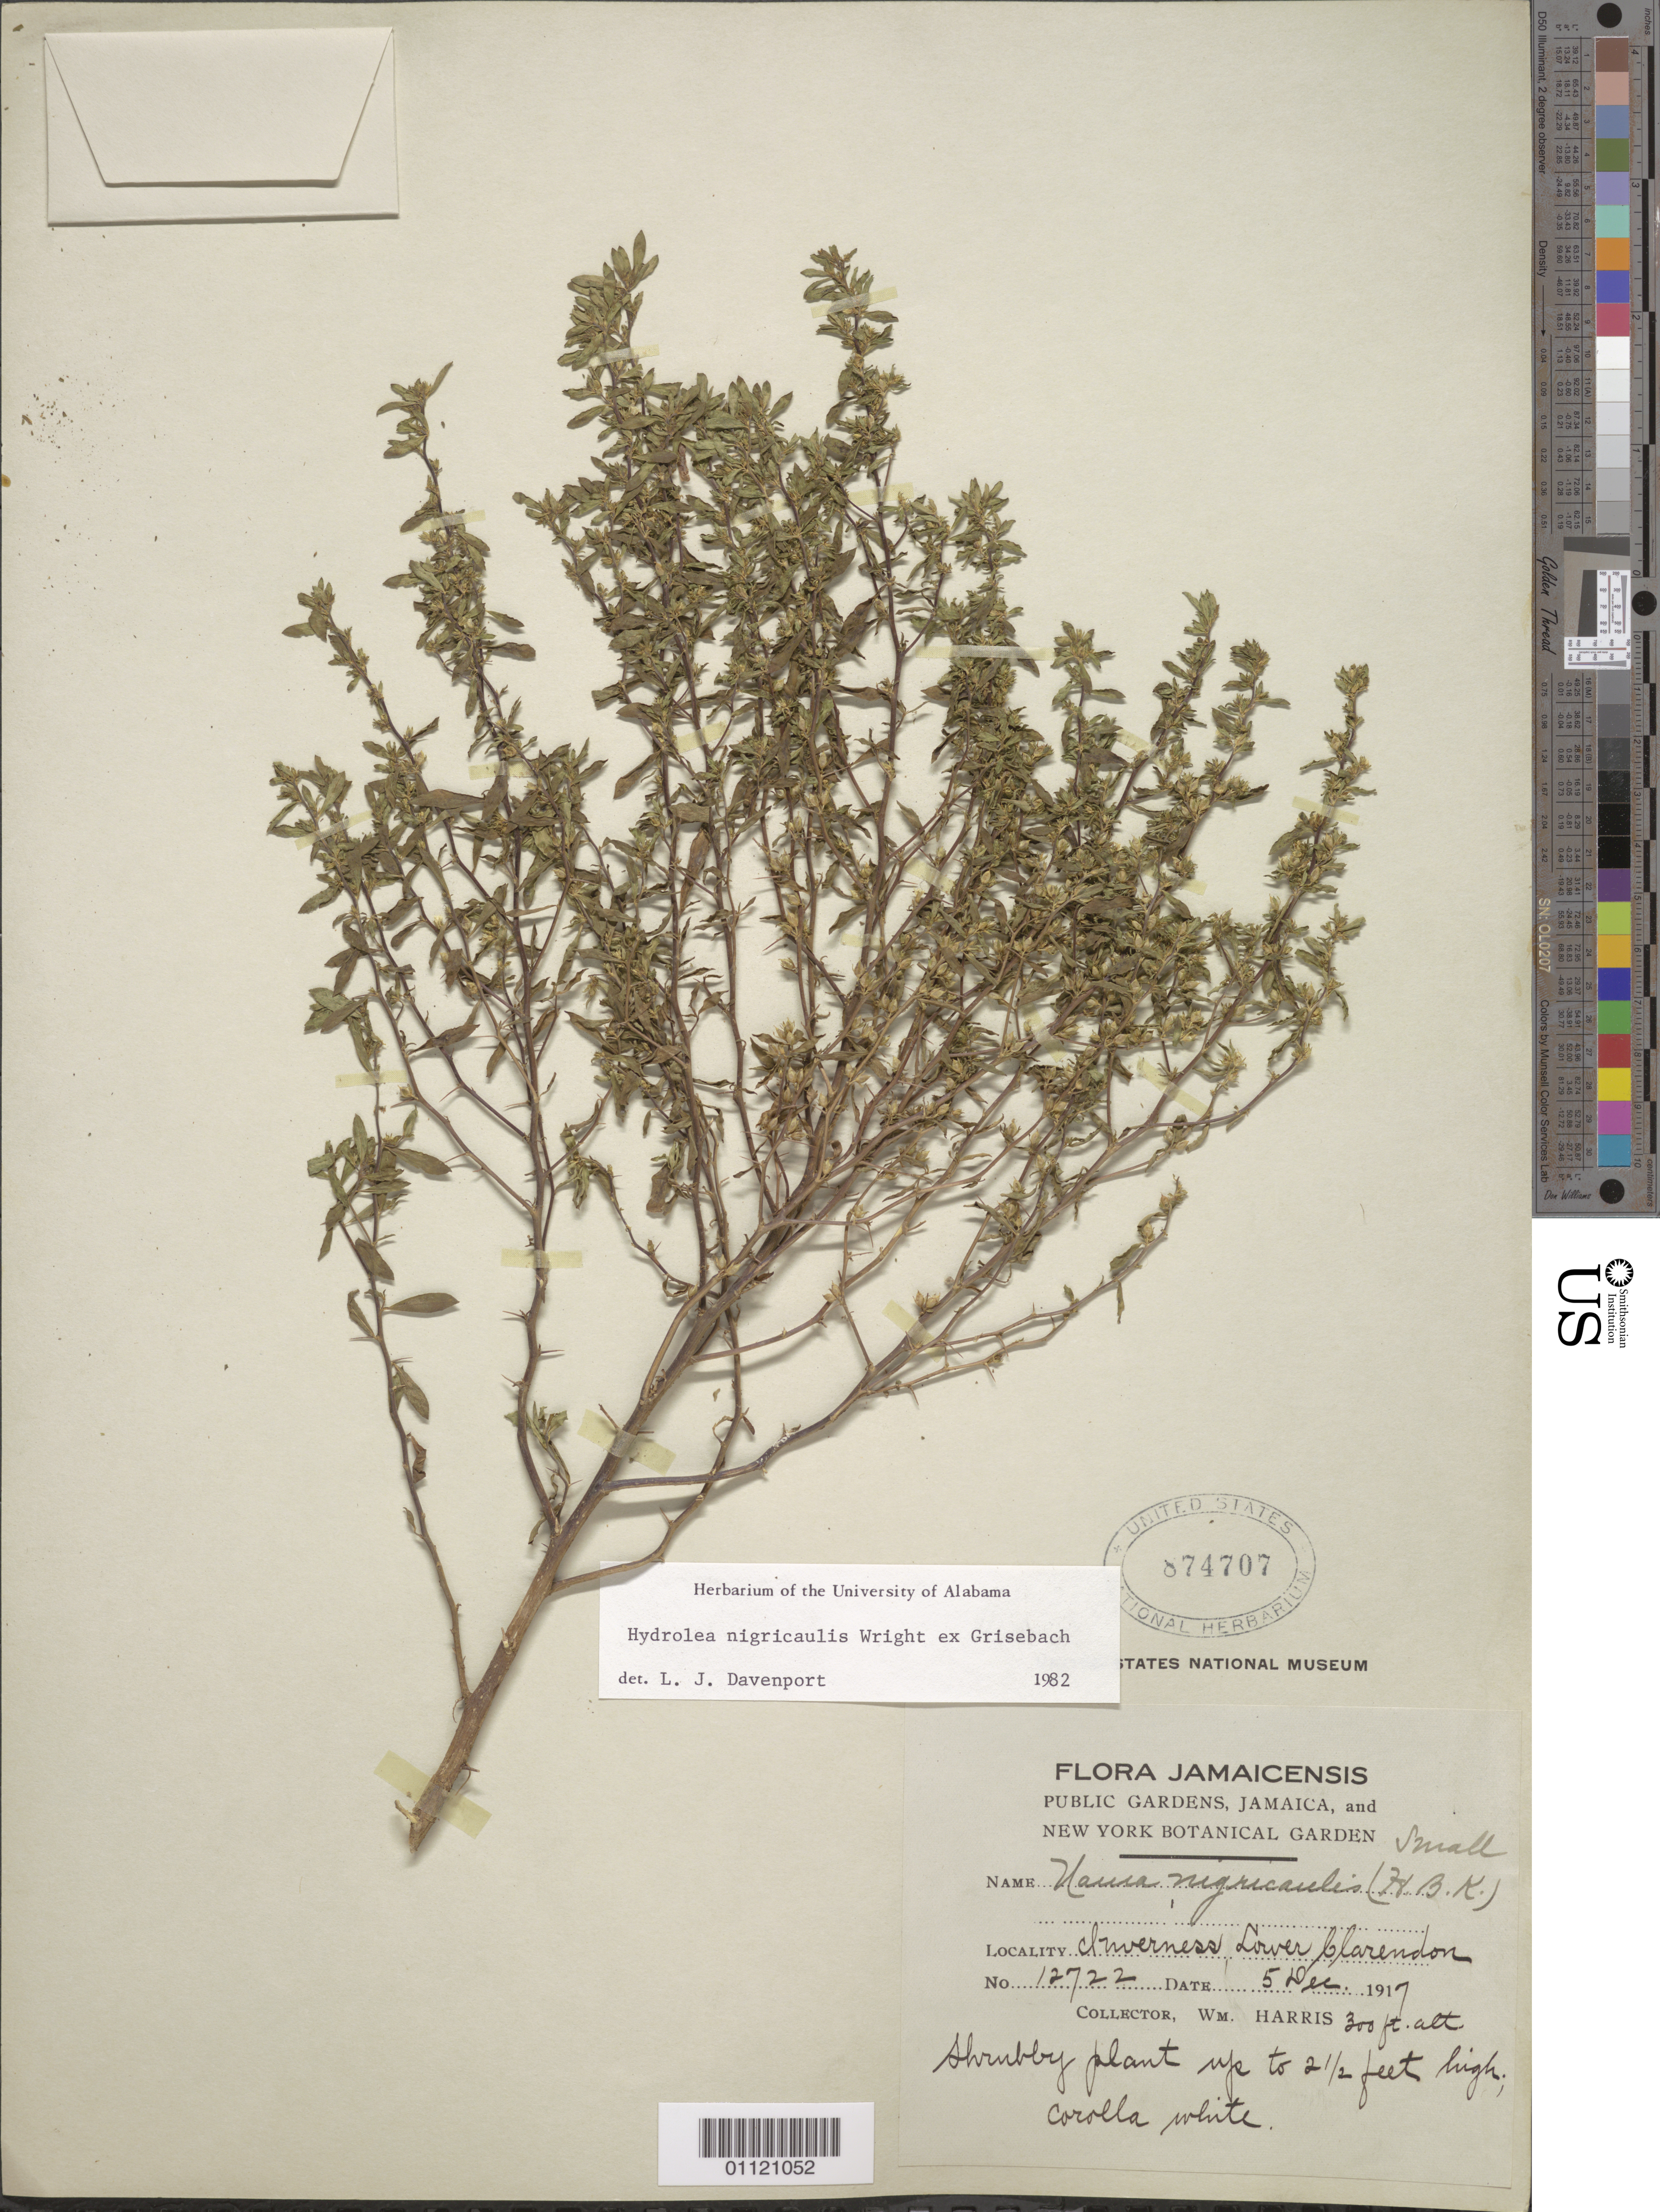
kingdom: Plantae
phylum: Tracheophyta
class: Magnoliopsida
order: Solanales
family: Hydroleaceae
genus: Hydrolea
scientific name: Hydrolea nigricaulis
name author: C. Wright ex Griseb.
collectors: W. H. Harris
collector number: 12722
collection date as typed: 05 Dec 1917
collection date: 1917-12-05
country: Jamaica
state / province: Clarendon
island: Jamaica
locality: Inverness Lower Clarendon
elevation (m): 91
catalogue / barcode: US 874707